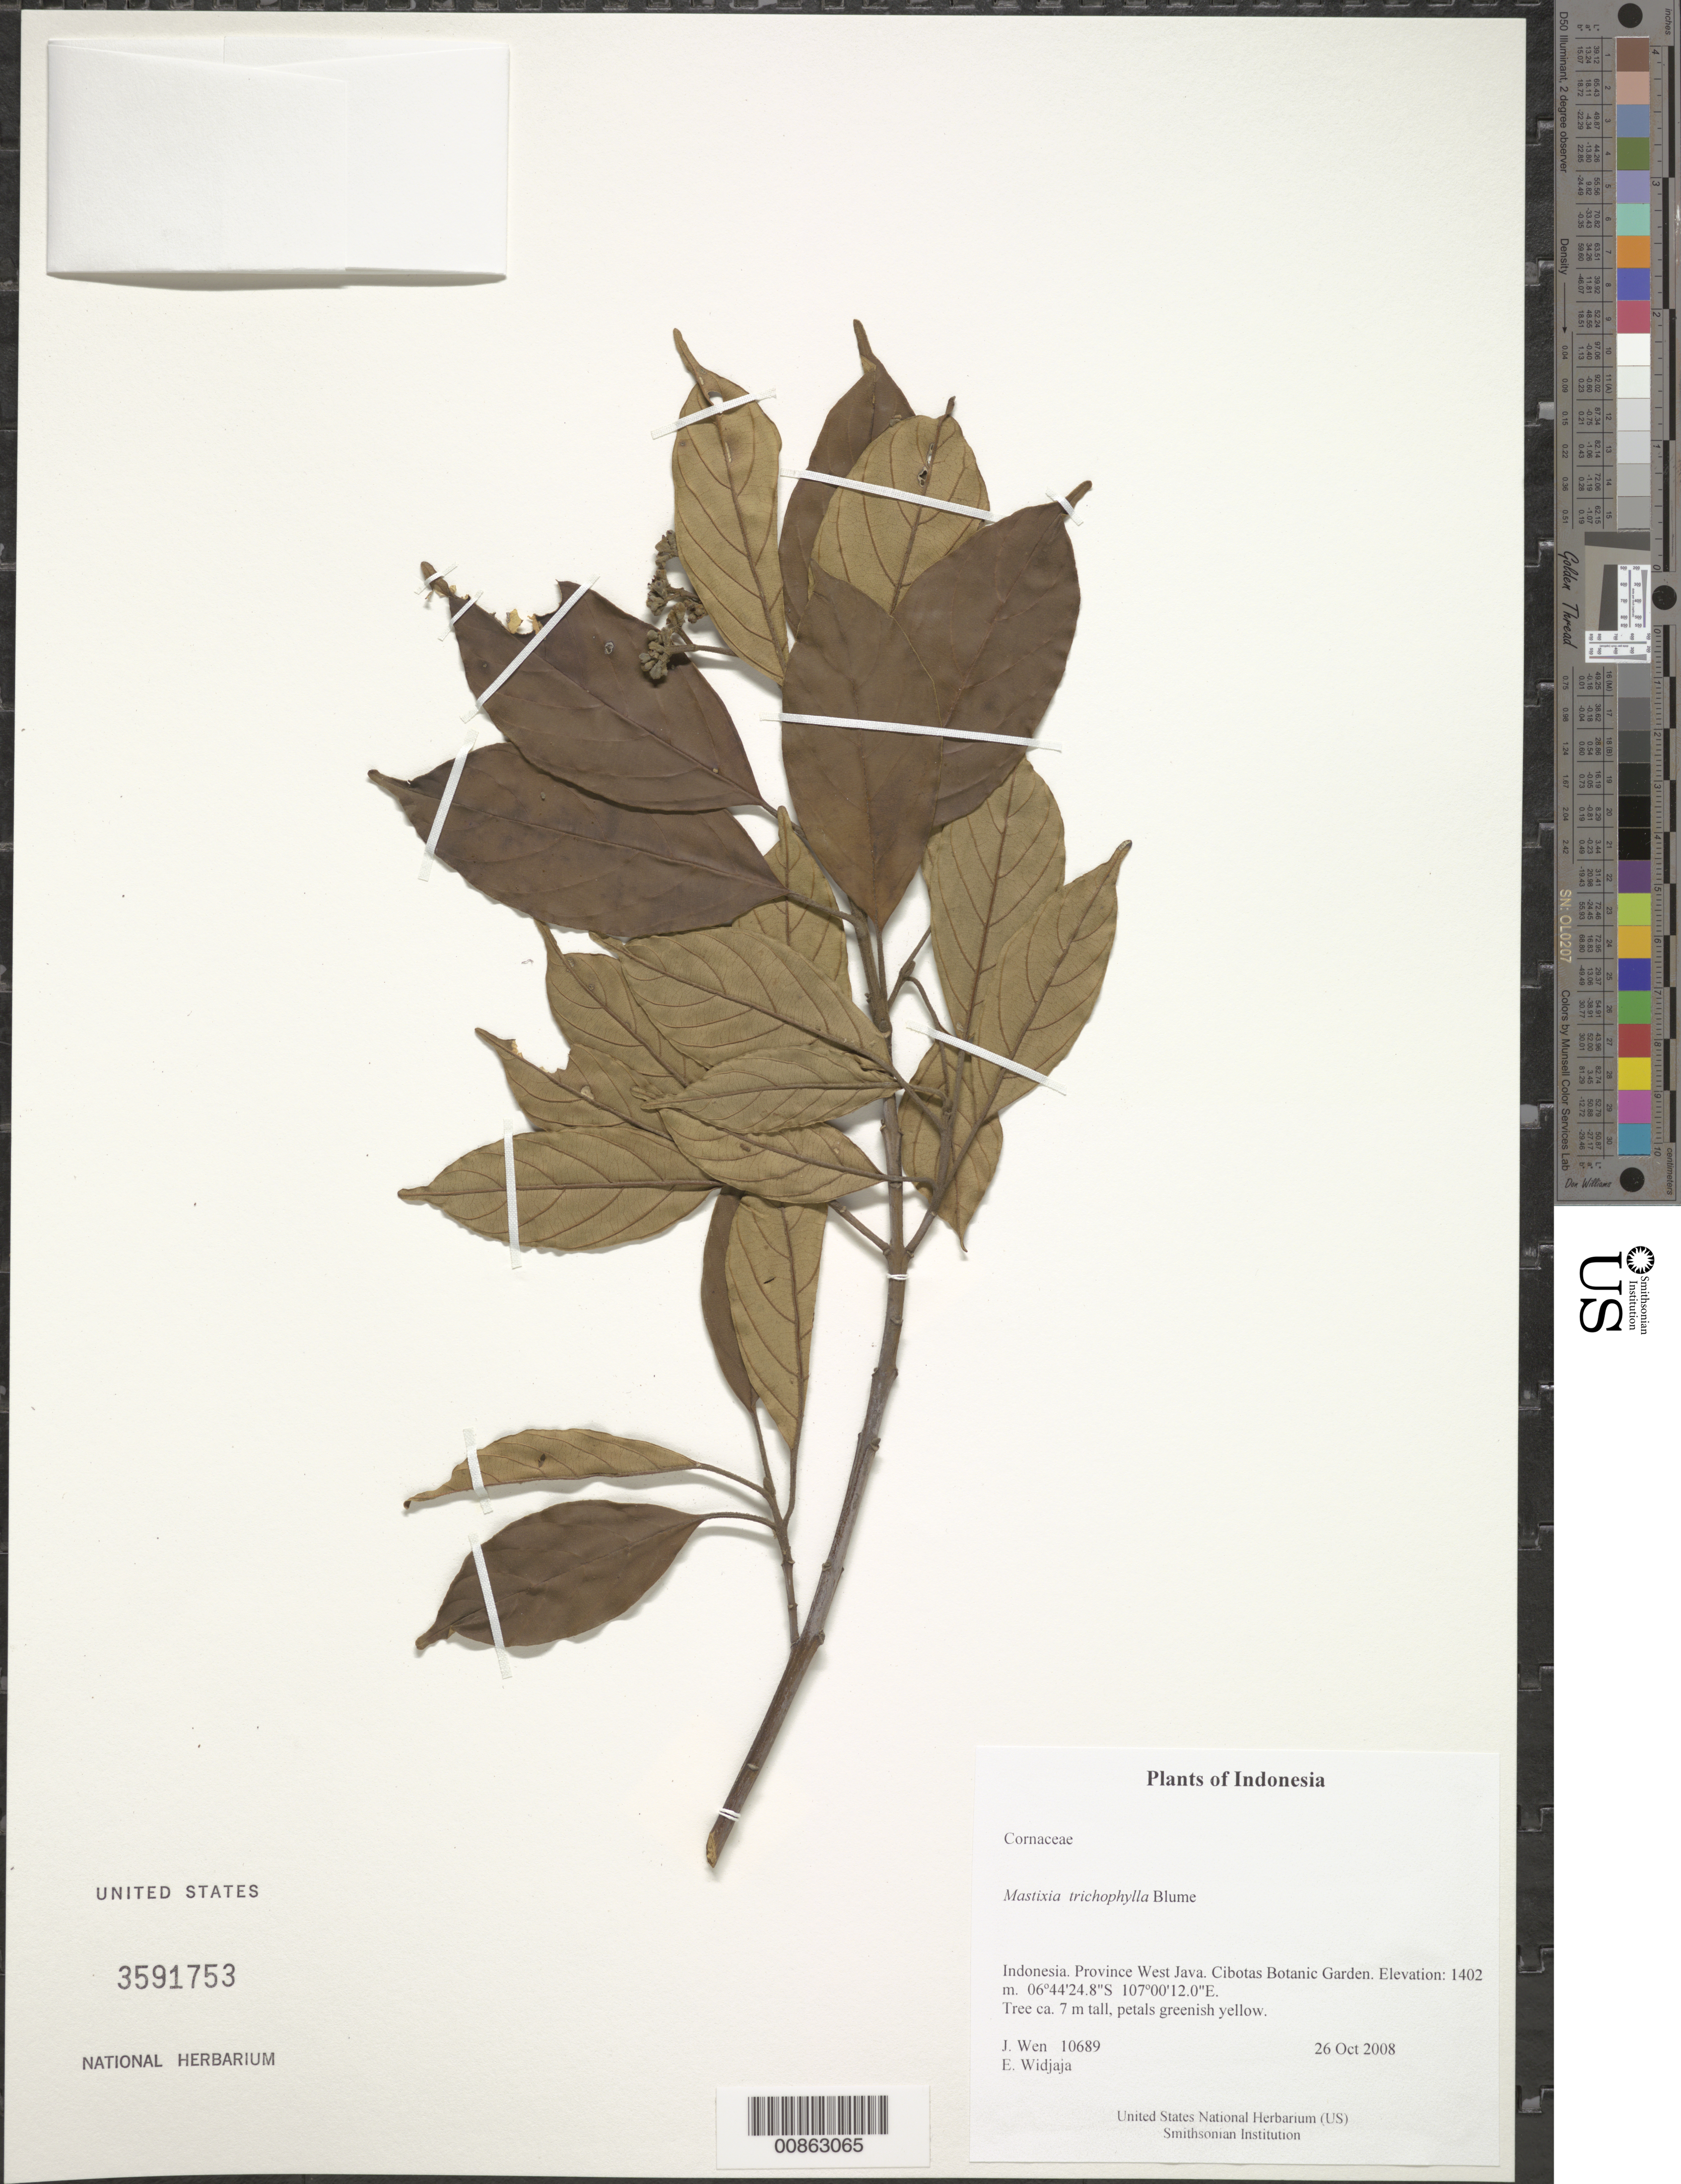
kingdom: Plantae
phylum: Tracheophyta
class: Magnoliopsida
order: Cornales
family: Nyssaceae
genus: Mastixia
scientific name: Mastixia trichophylla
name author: Blume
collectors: J. Wen & E. A. Widjaja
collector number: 10689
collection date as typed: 26 Oct 2008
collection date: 2008-10-26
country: Indonesia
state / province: Java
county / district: Jawa Barat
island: Java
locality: Cibotas Botanic Garden.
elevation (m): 1402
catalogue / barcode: US 3591753